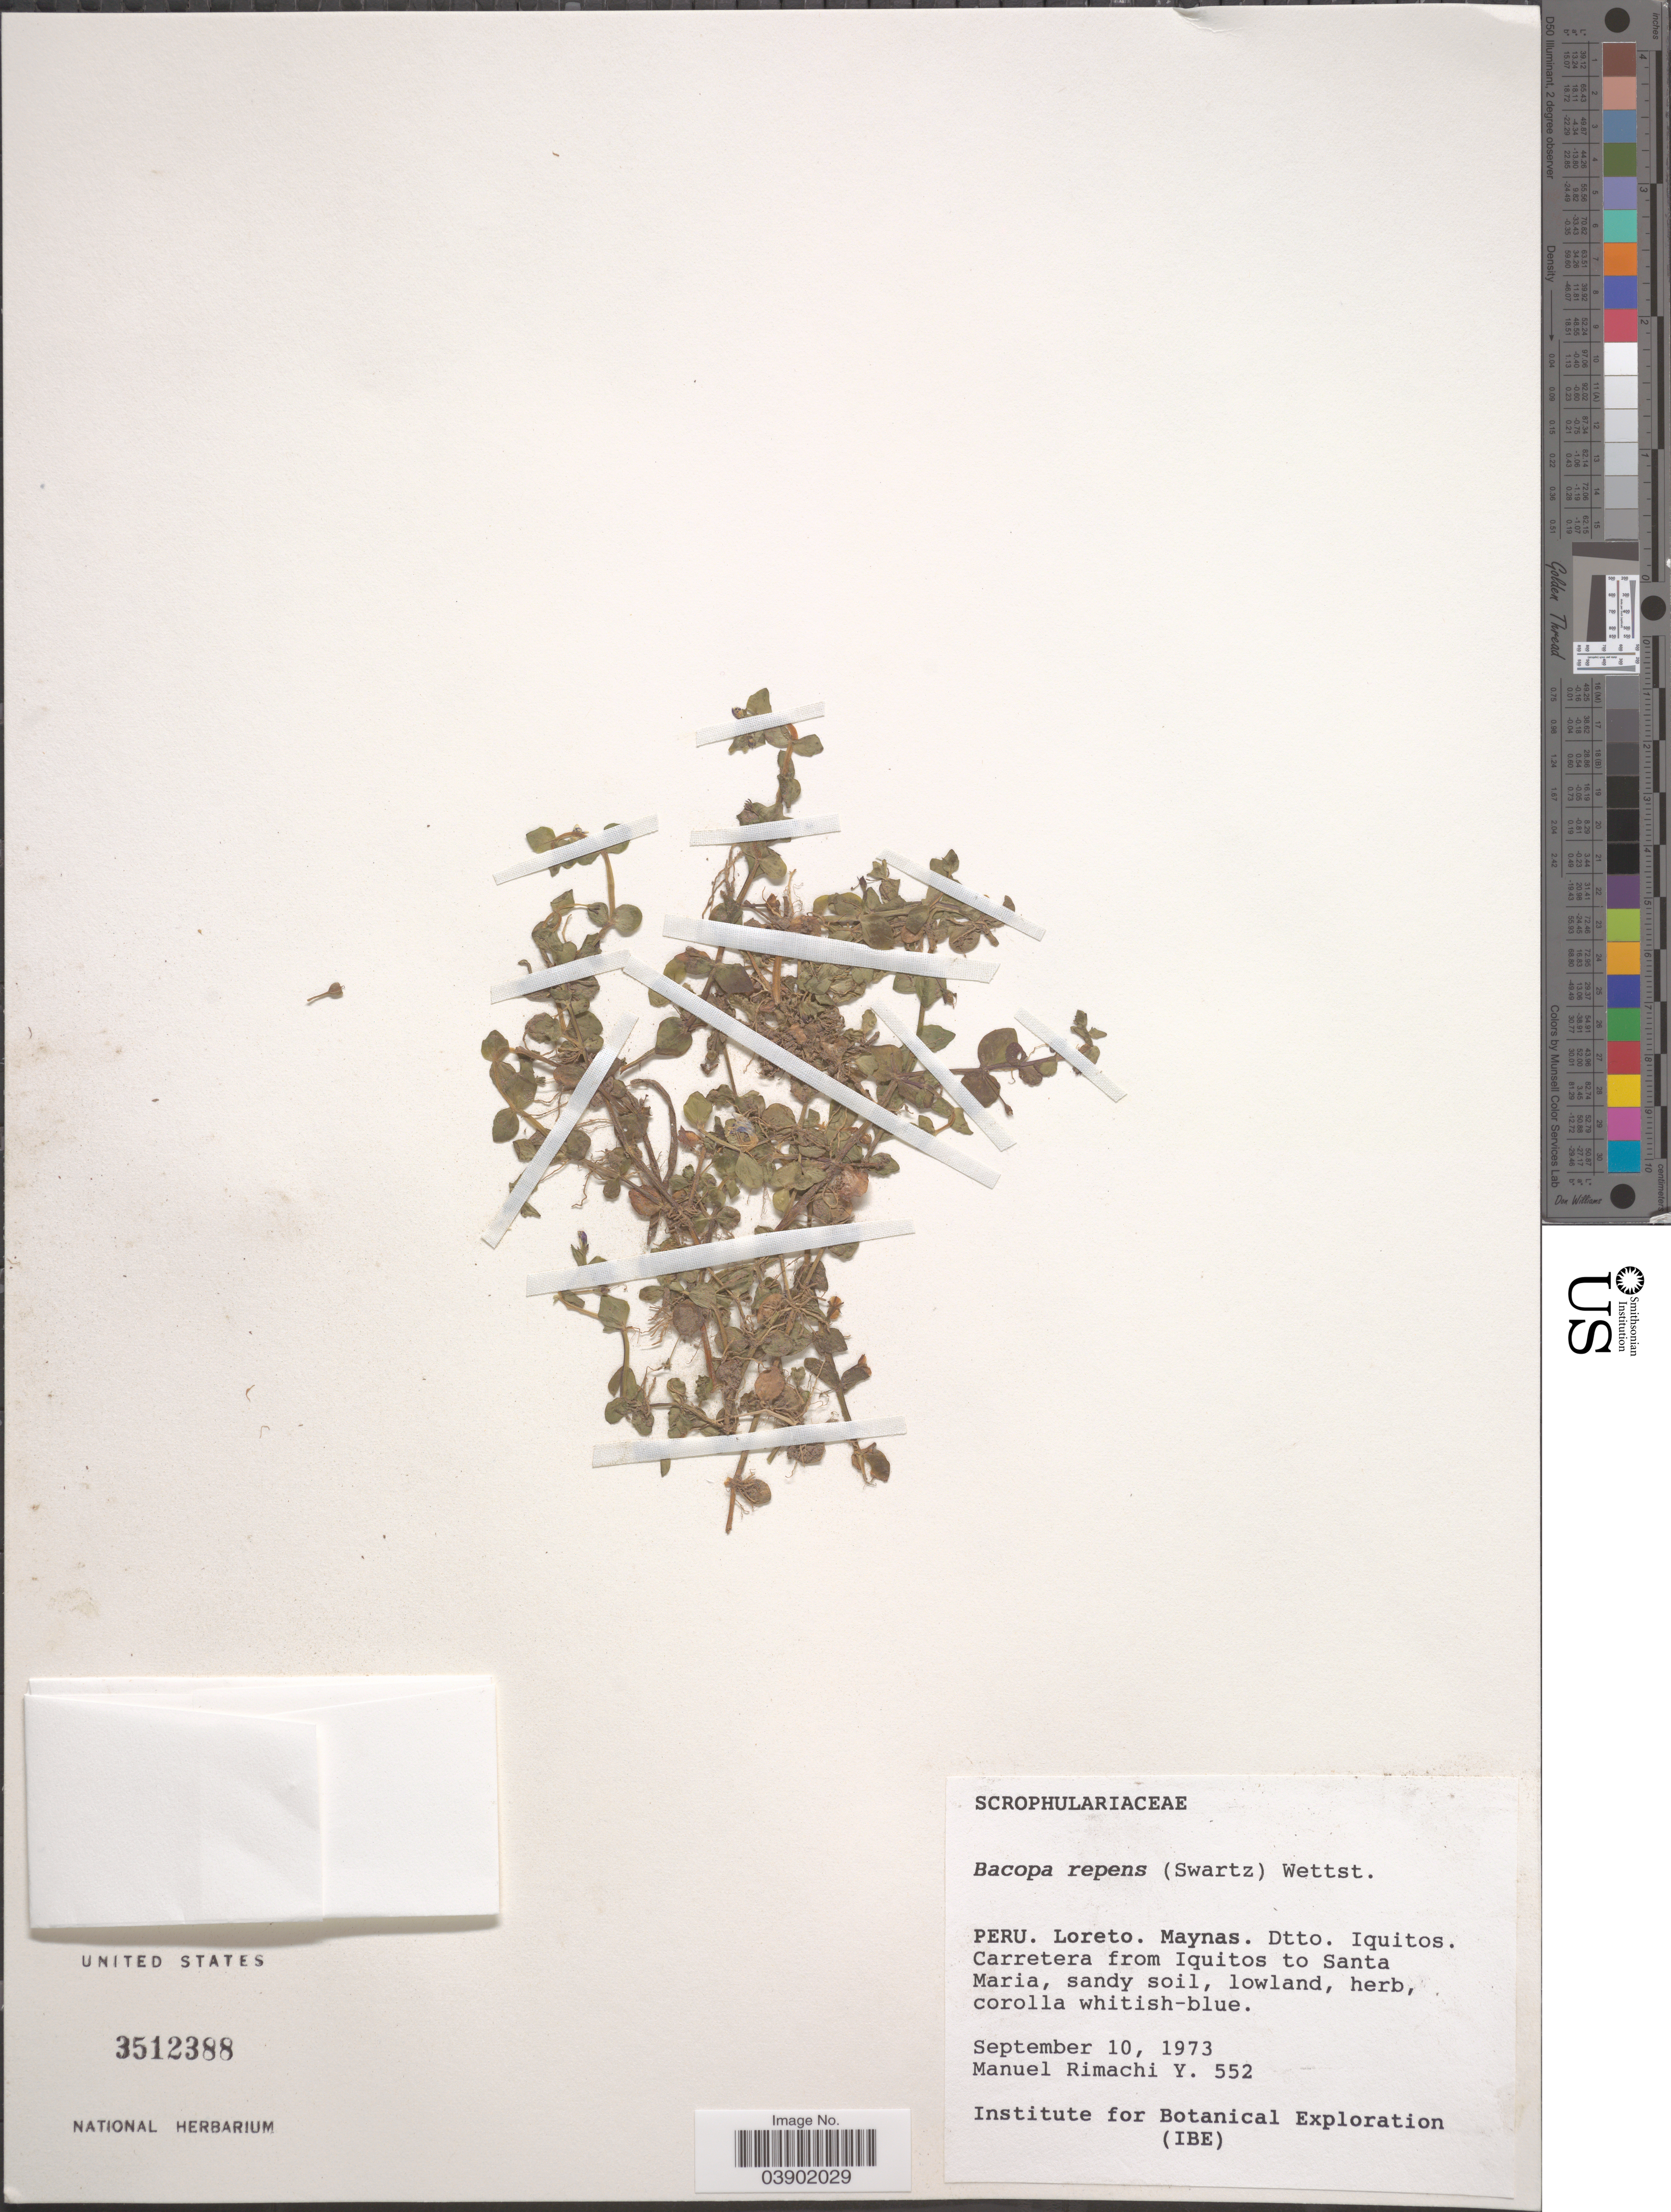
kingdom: Plantae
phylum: Tracheophyta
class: Magnoliopsida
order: Lamiales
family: Plantaginaceae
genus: Bacopa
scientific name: Bacopa repens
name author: (Sw.) Wettst.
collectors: M. Rimachi Y.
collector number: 552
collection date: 1973-09-10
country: Peru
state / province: Loreto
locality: Maynas. Dtto. Iquitos. Carretera from Iquitos to Santa Maria.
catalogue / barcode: US 3512388